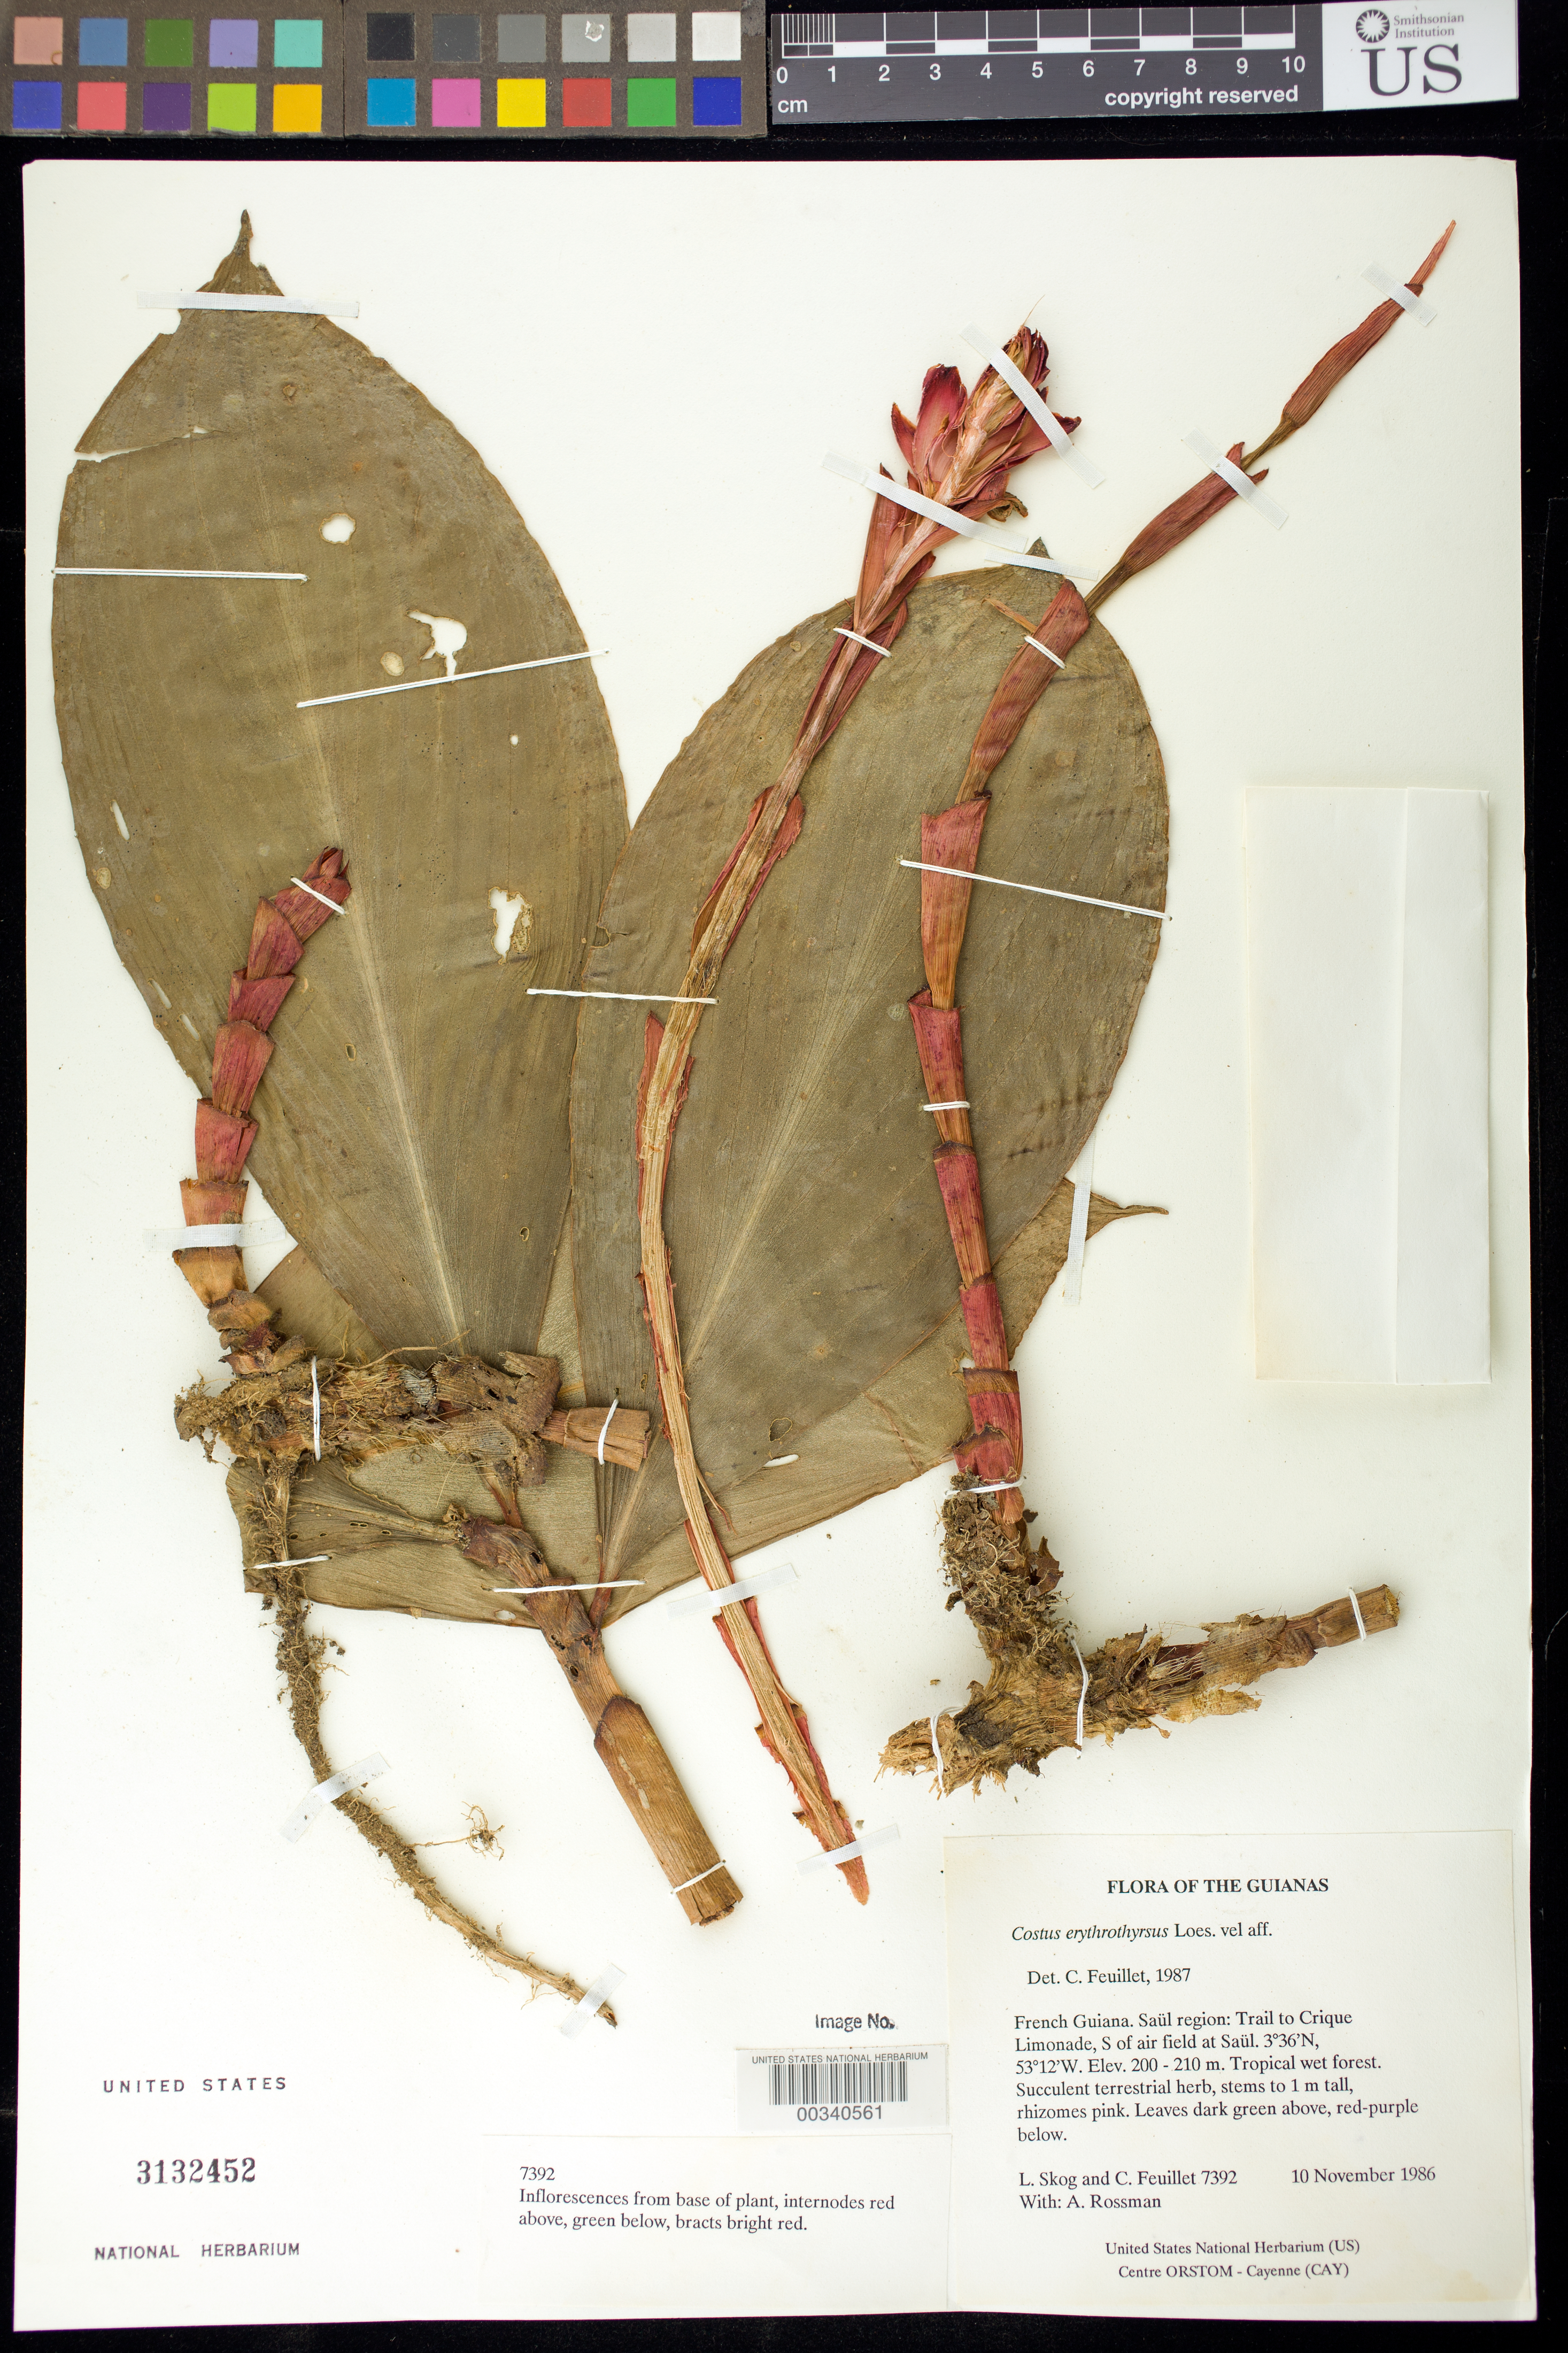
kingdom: Plantae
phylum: Tracheophyta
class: Liliopsida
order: Zingiberales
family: Costaceae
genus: Costus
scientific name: Costus erythrothyrsus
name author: Loes.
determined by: Feiillet, C.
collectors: L. E. Skog, C. Feuillet & A. Rossman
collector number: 7392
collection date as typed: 10 Nov 1986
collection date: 1986-11-10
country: French Guiana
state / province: Saint-Laurent-du-Maroni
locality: Saul region: trail to crique limonade, s of air field at saul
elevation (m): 200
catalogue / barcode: US 3132452